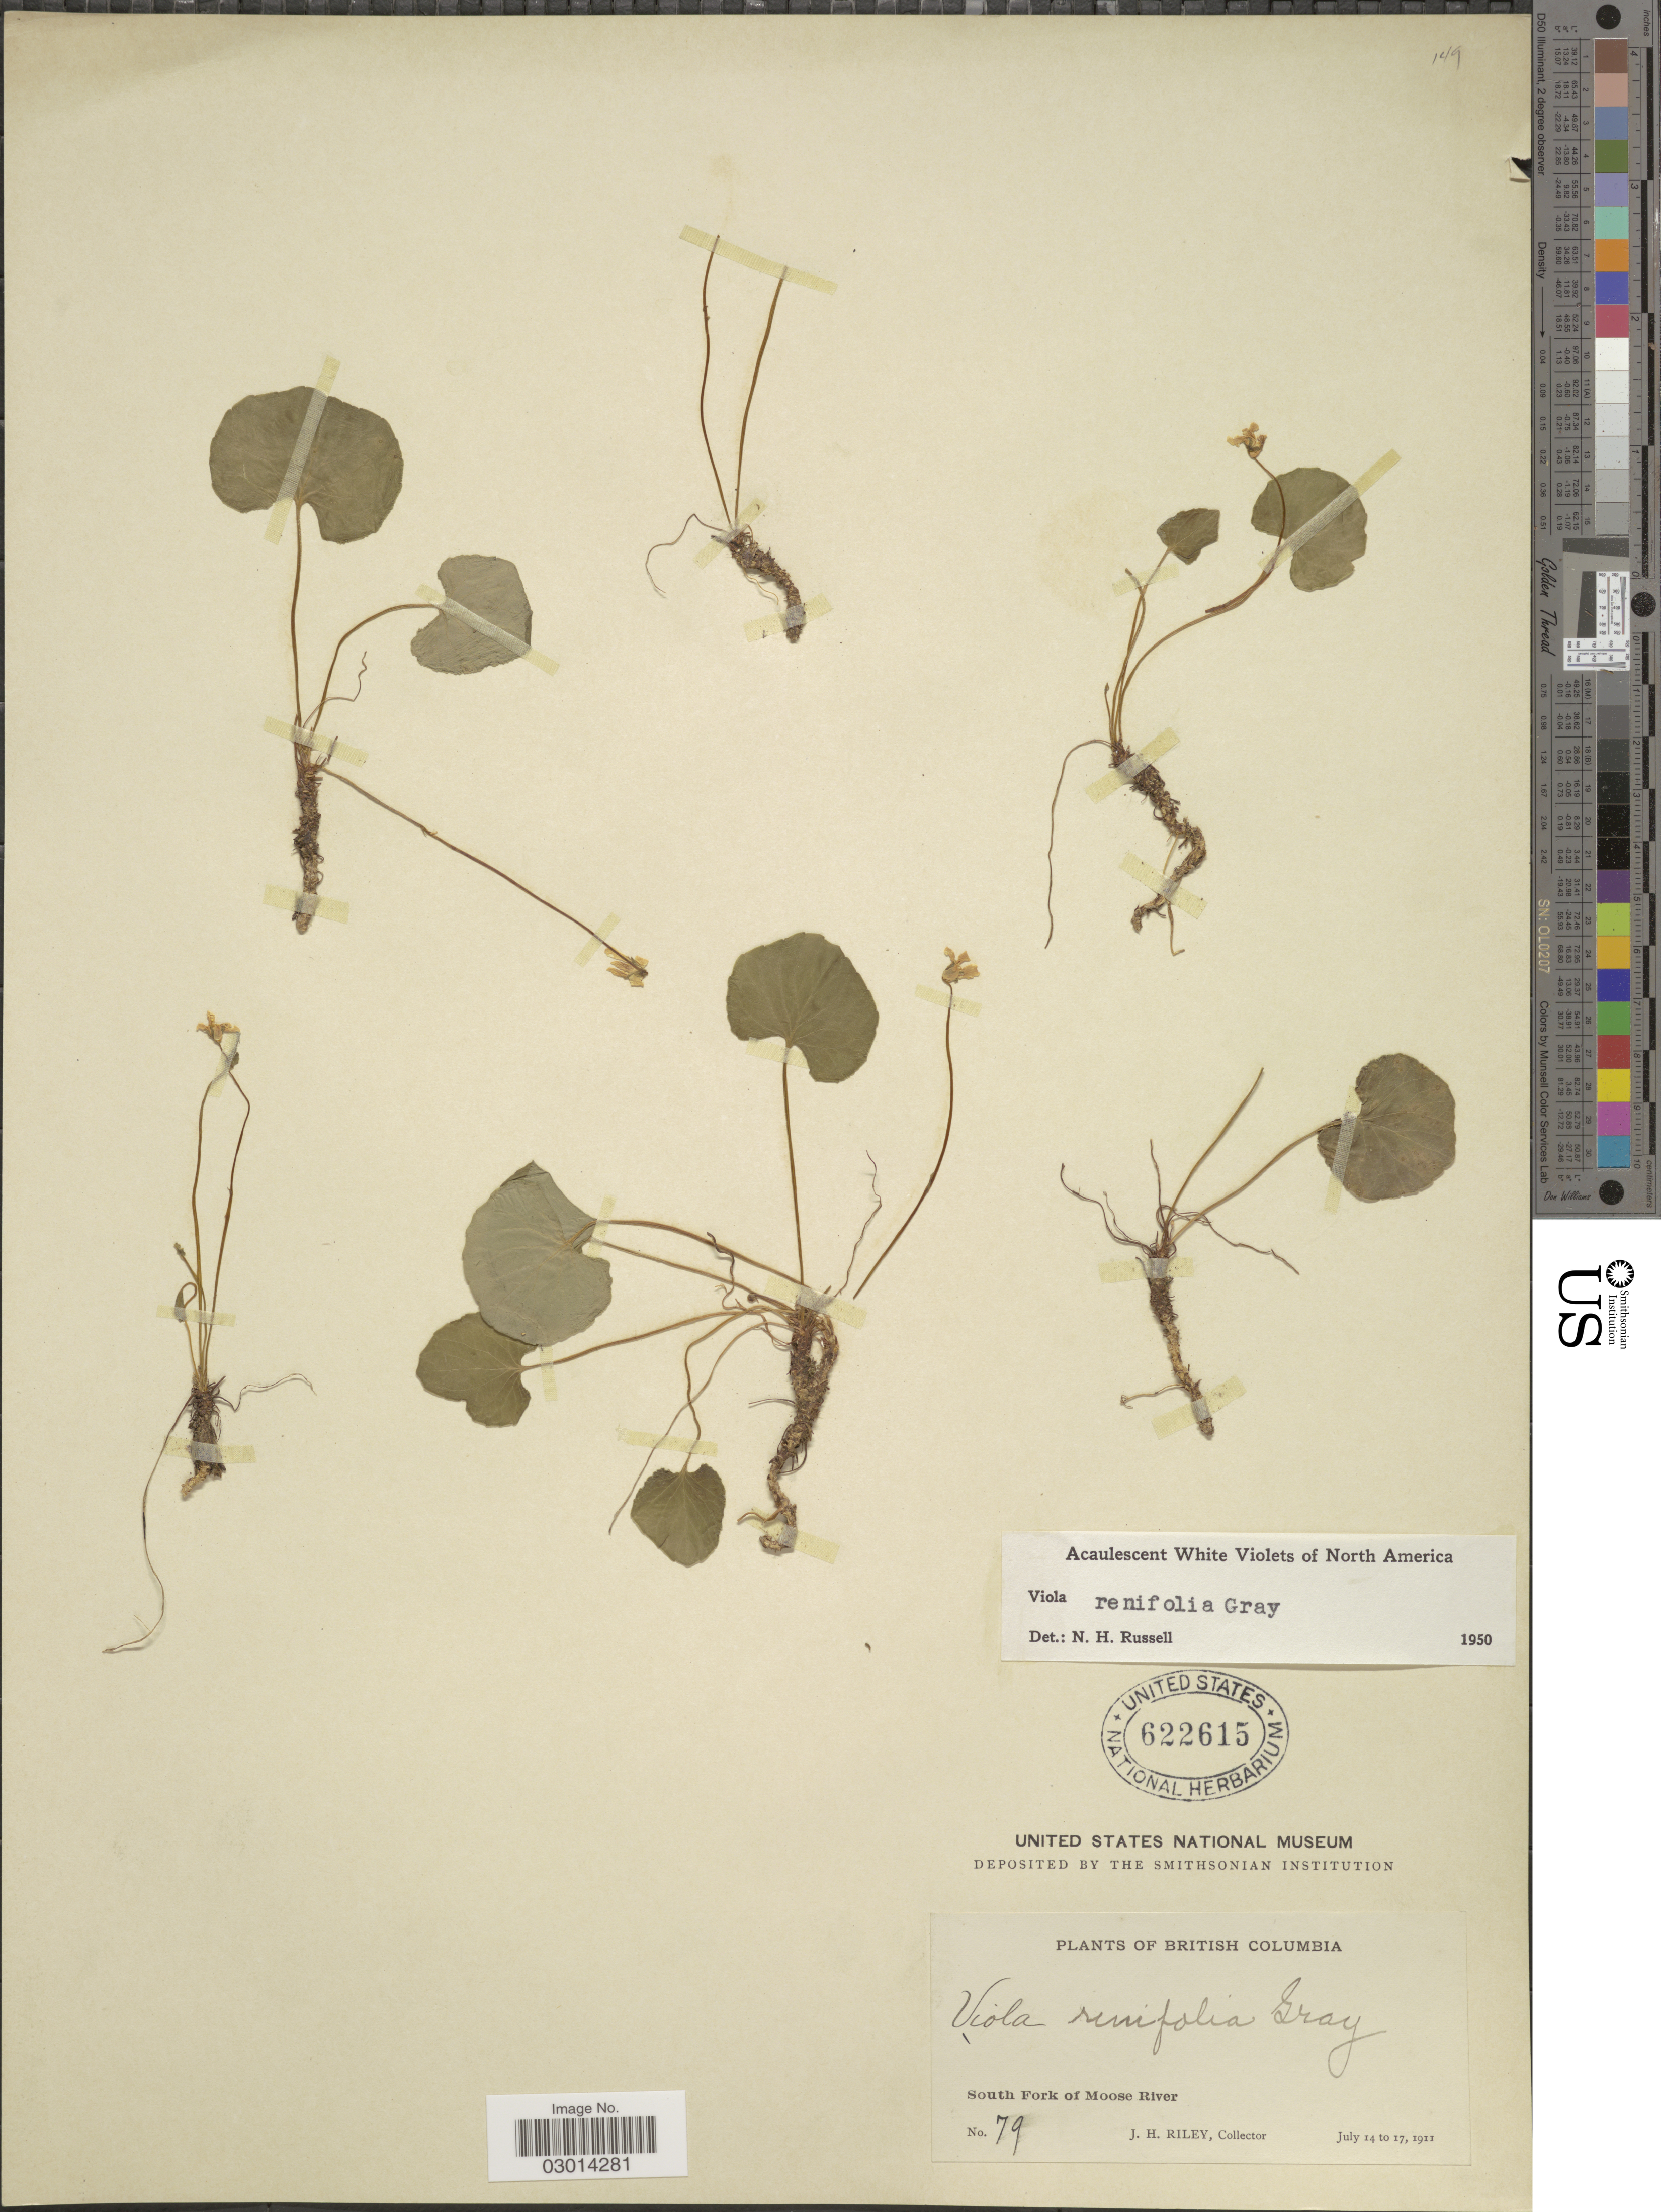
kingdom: Plantae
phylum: Tracheophyta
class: Magnoliopsida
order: Malpighiales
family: Violaceae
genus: Viola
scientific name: Viola renifolia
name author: A. Gray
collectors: J. H. Riley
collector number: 79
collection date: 1911-07-14/1911-07-17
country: Canada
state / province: British Columbia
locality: South Fork of Moose River.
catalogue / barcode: US 622615